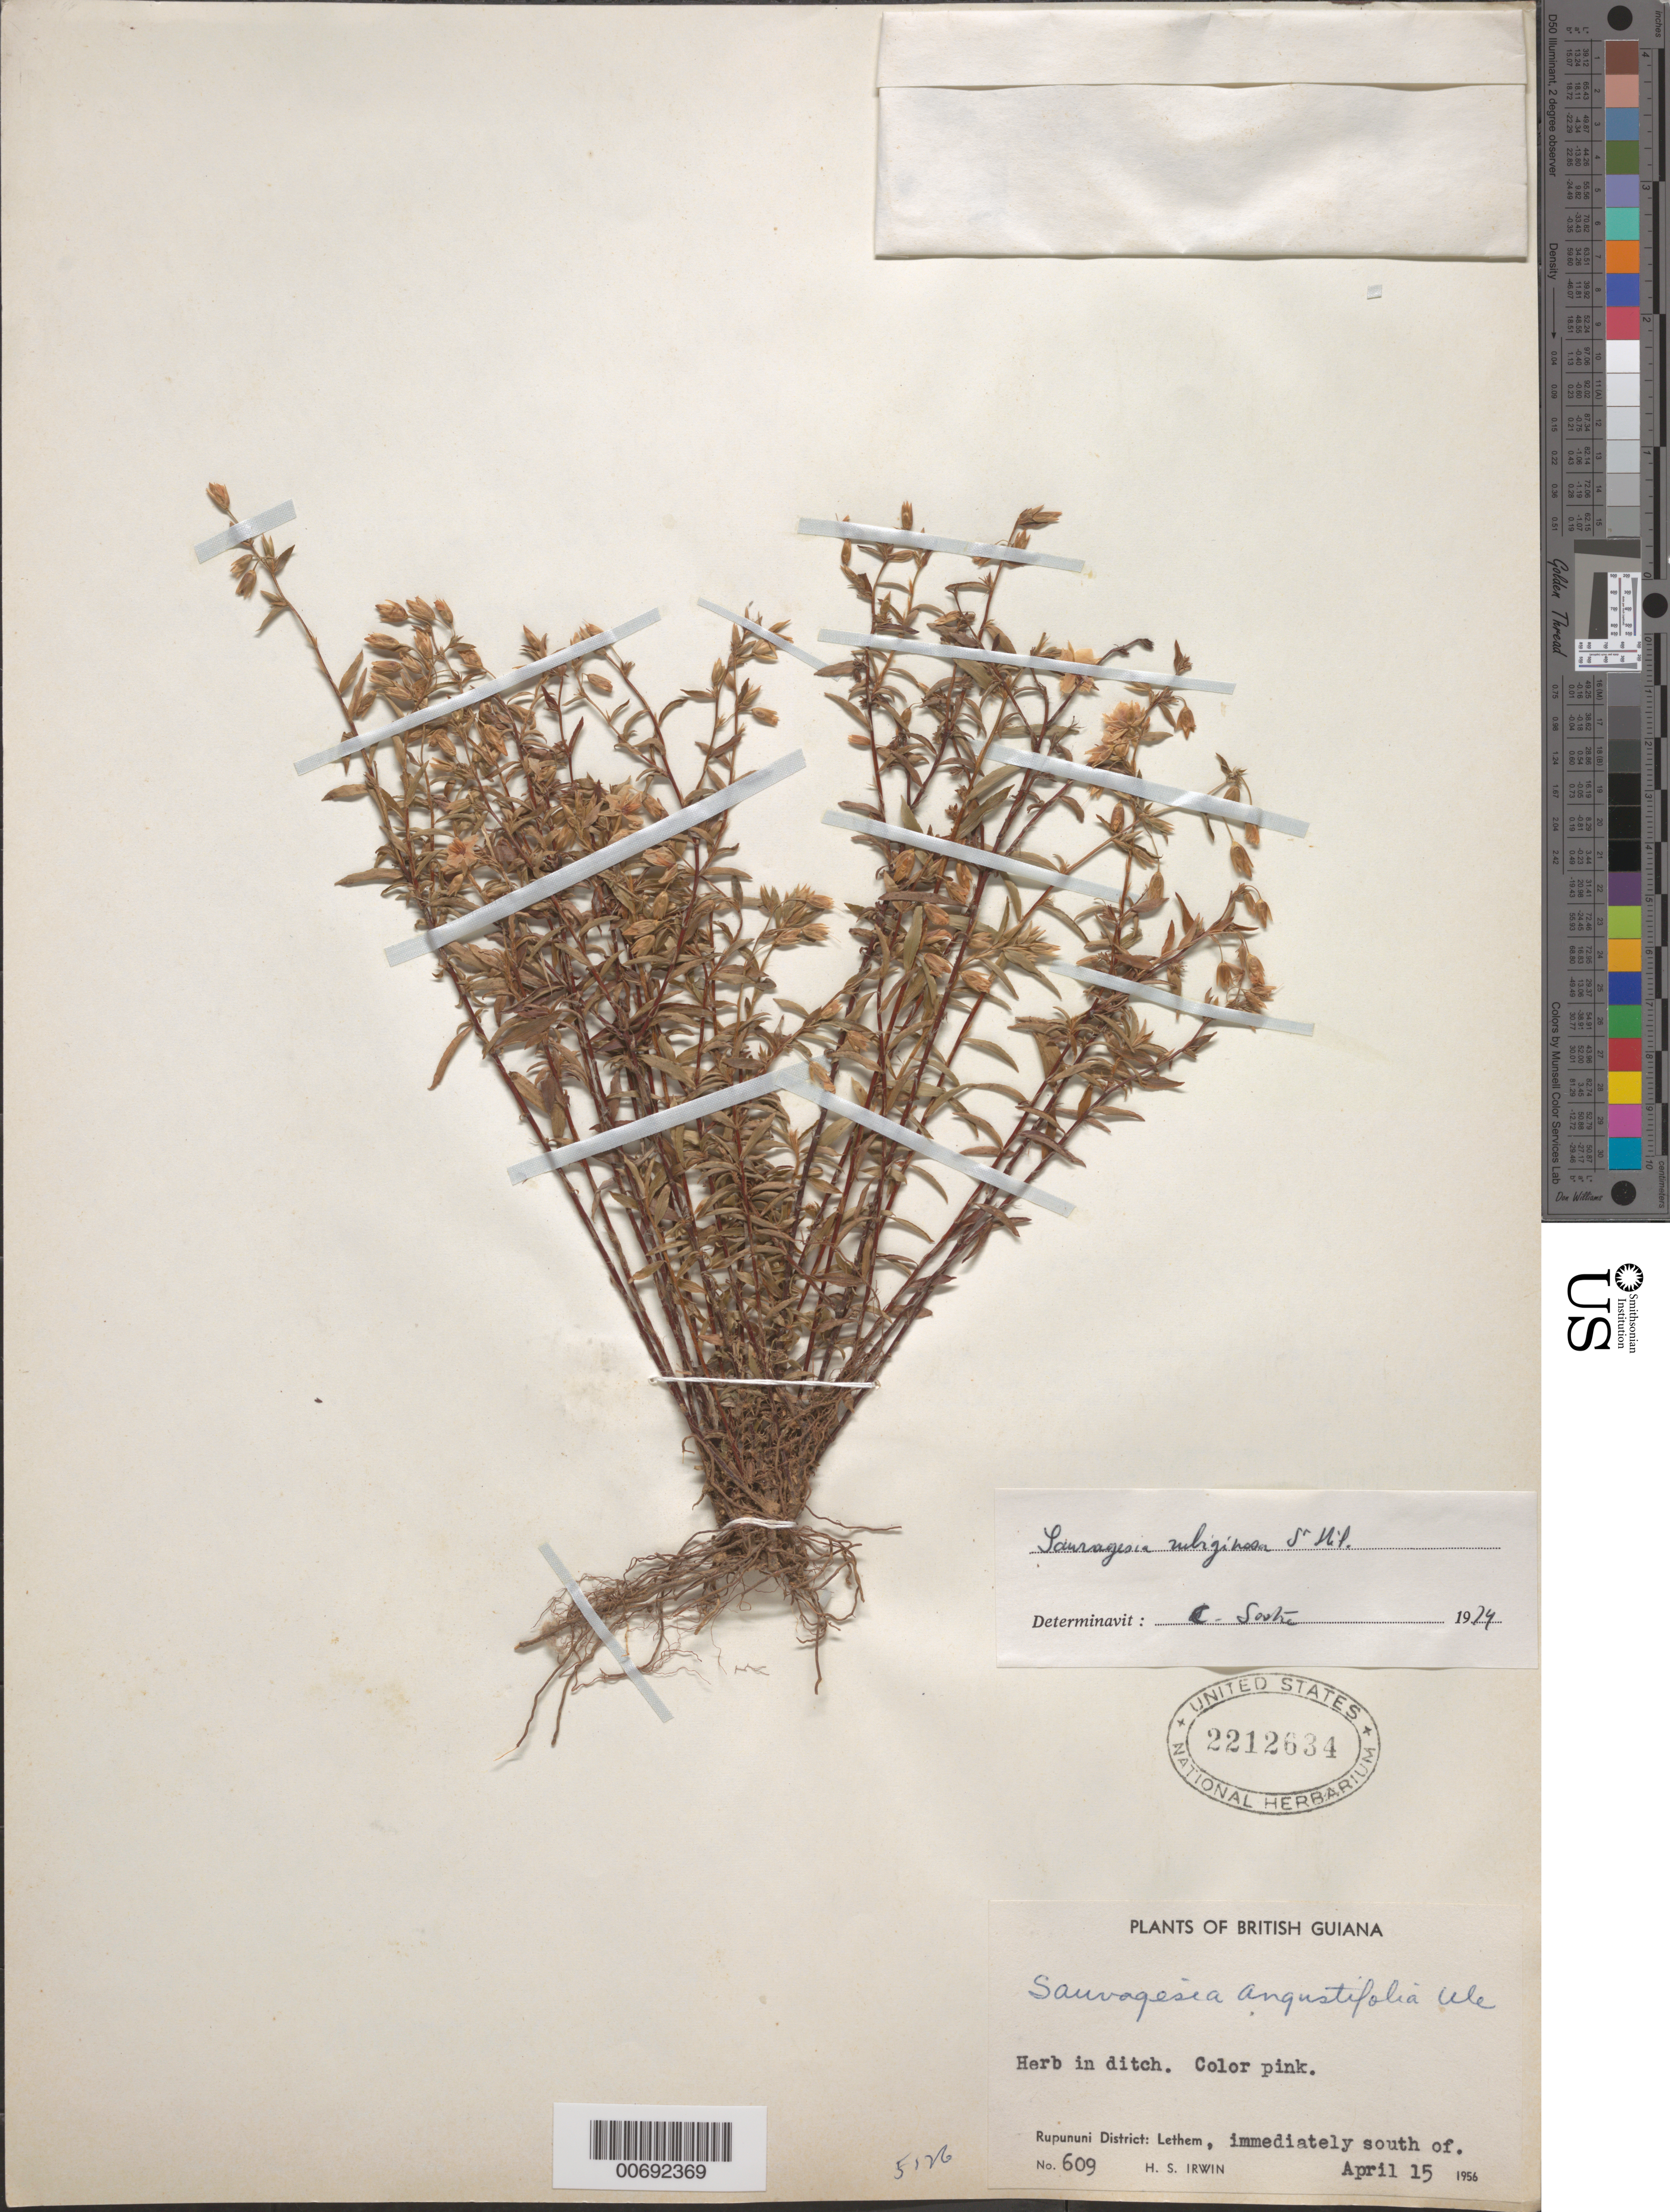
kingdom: Plantae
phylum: Tracheophyta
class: Magnoliopsida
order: Malpighiales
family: Ochnaceae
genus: Sauvagesia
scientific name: Sauvagesia rubiginosa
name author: A. St.-Hil.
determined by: Sastre, C. H. L.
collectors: H. Irwin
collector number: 609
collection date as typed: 15-Apr-56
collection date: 1956-04-15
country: Guyana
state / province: U. Takutu-U. Essequibo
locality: Rupununi Dist., S of Lethem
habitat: Ditch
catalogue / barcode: US 2212634